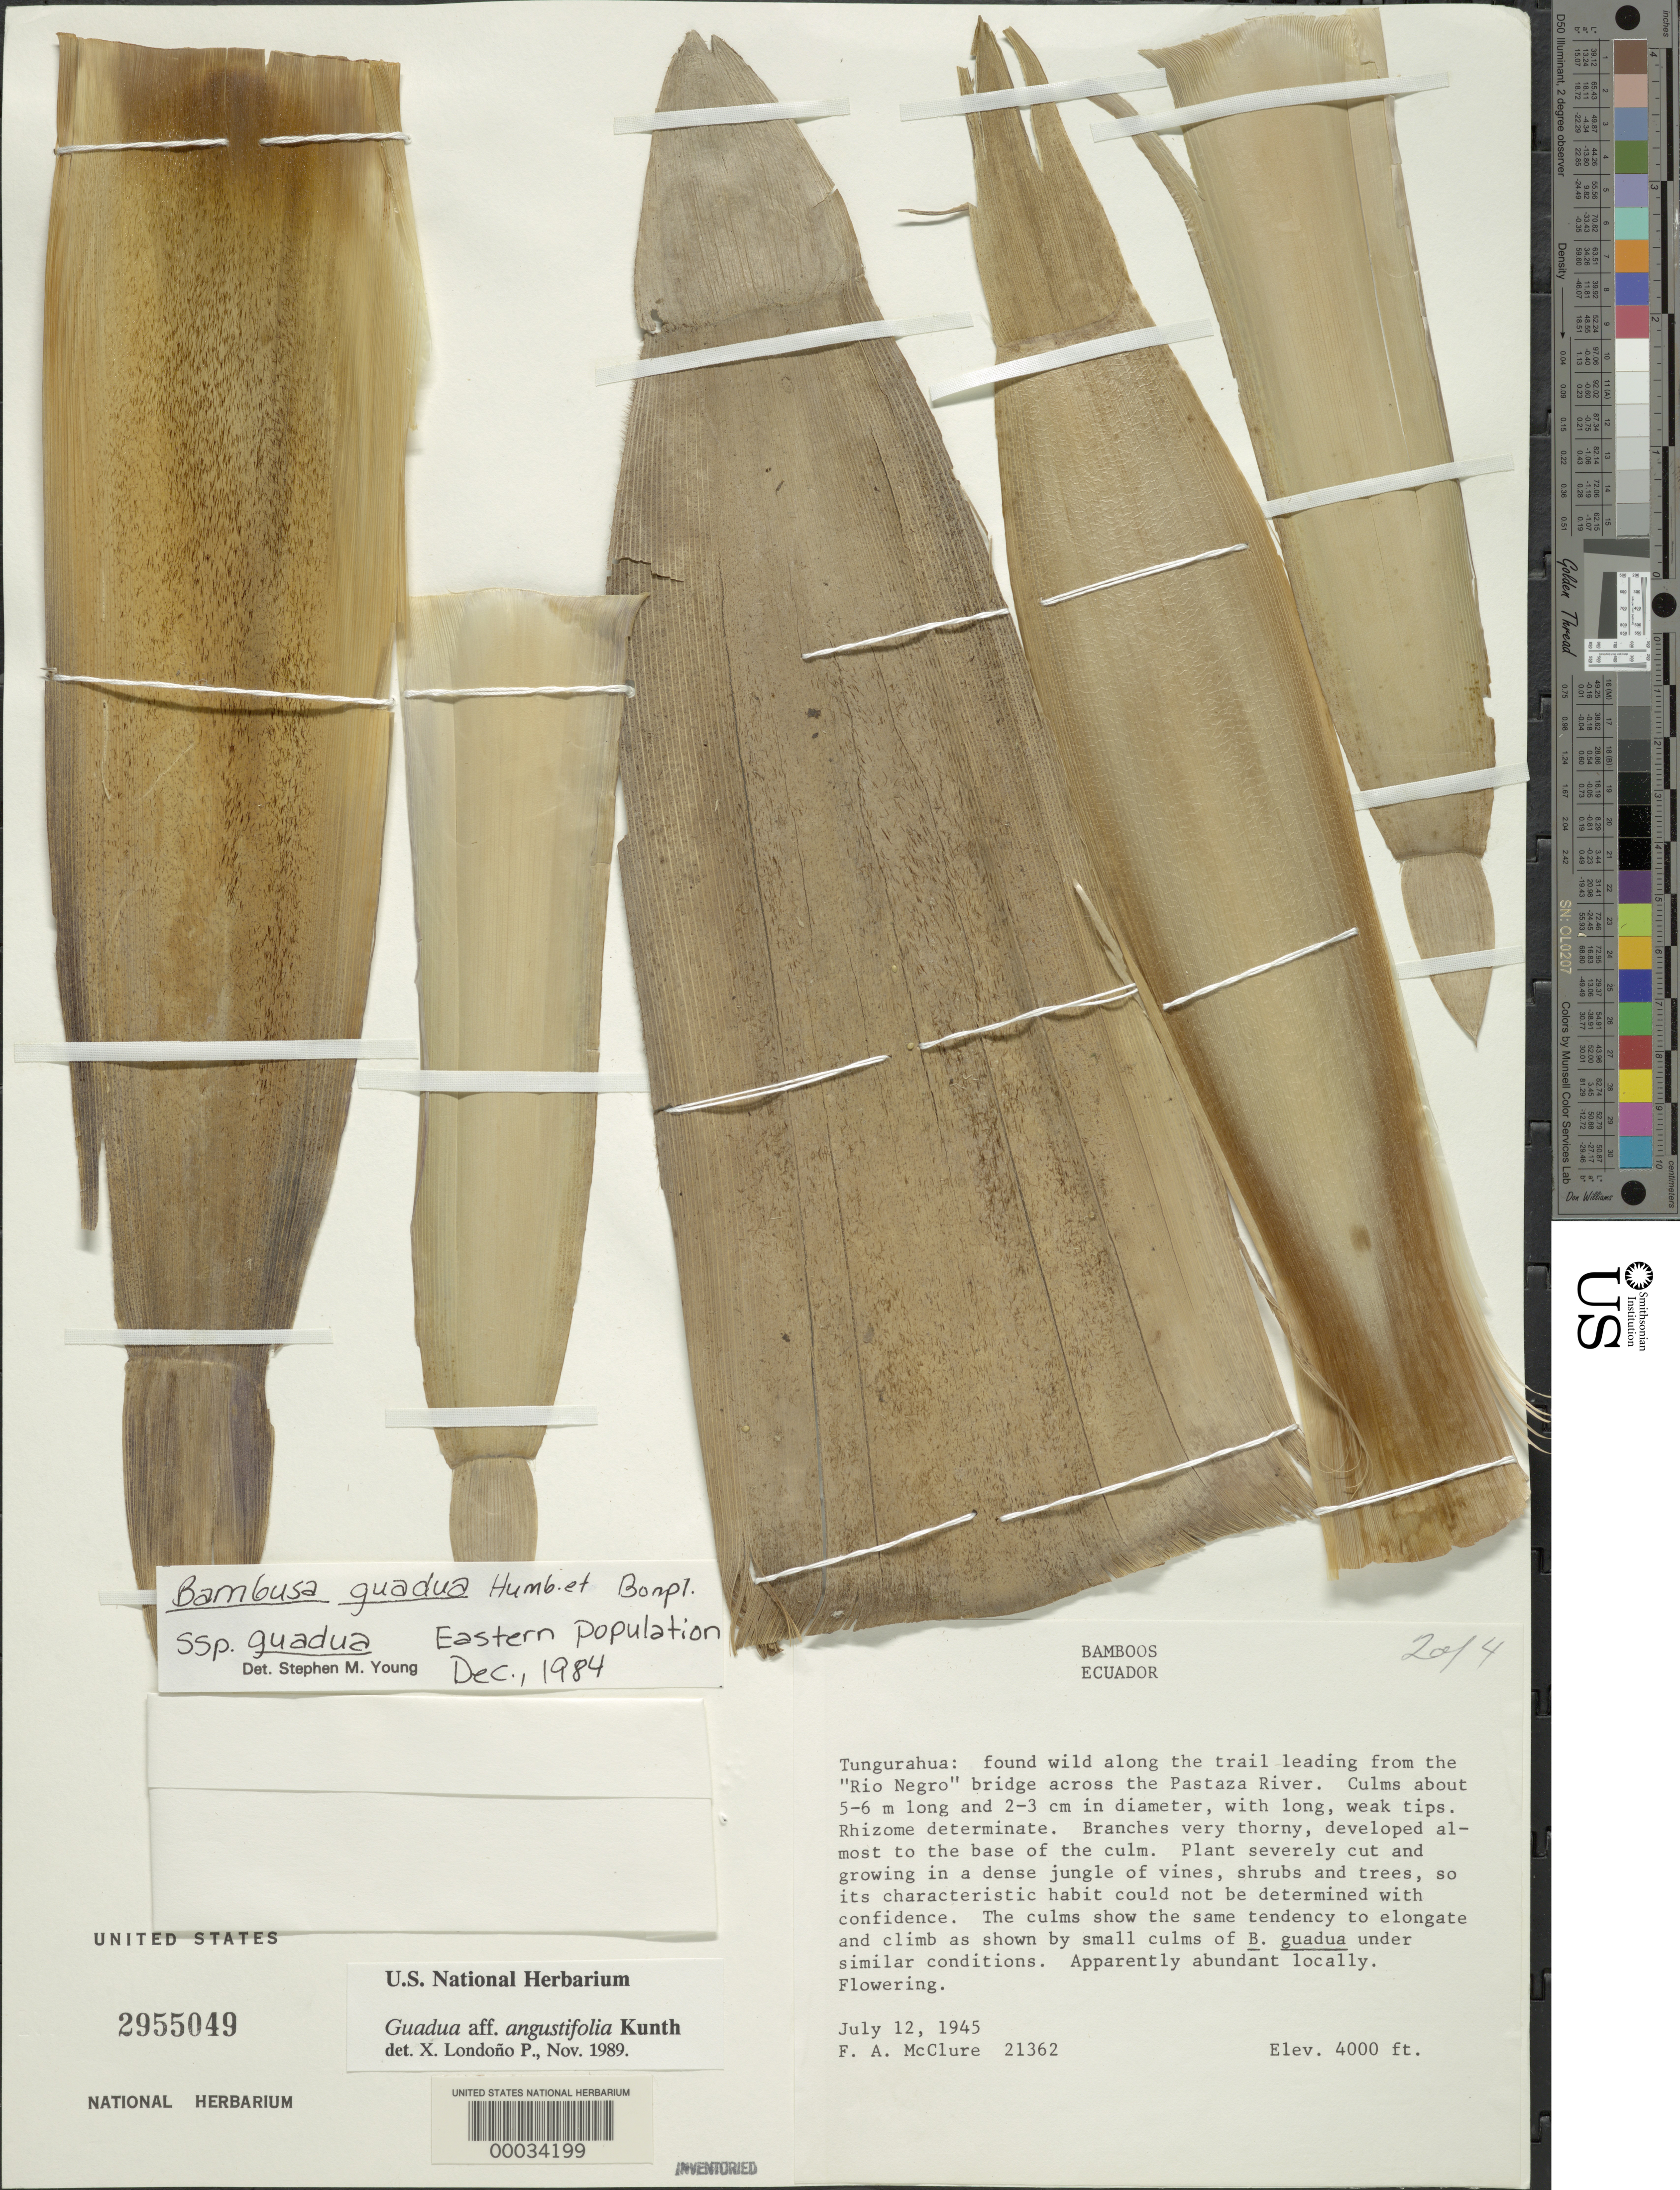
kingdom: Plantae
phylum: Tracheophyta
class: Liliopsida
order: Poales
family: Poaceae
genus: Guadua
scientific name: Guadua uncinata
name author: Londoño & L.G. Clark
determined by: McMurchie, Elizabeth, (UNITED STATES)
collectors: F. A. McClure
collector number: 21362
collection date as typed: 12 Jul 1945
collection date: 1945-07-12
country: Ecuador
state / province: Tungurahua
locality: Along Trail leading from the "Rio Negro" bridge across the pastaza River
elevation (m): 1220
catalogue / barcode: US 2955049